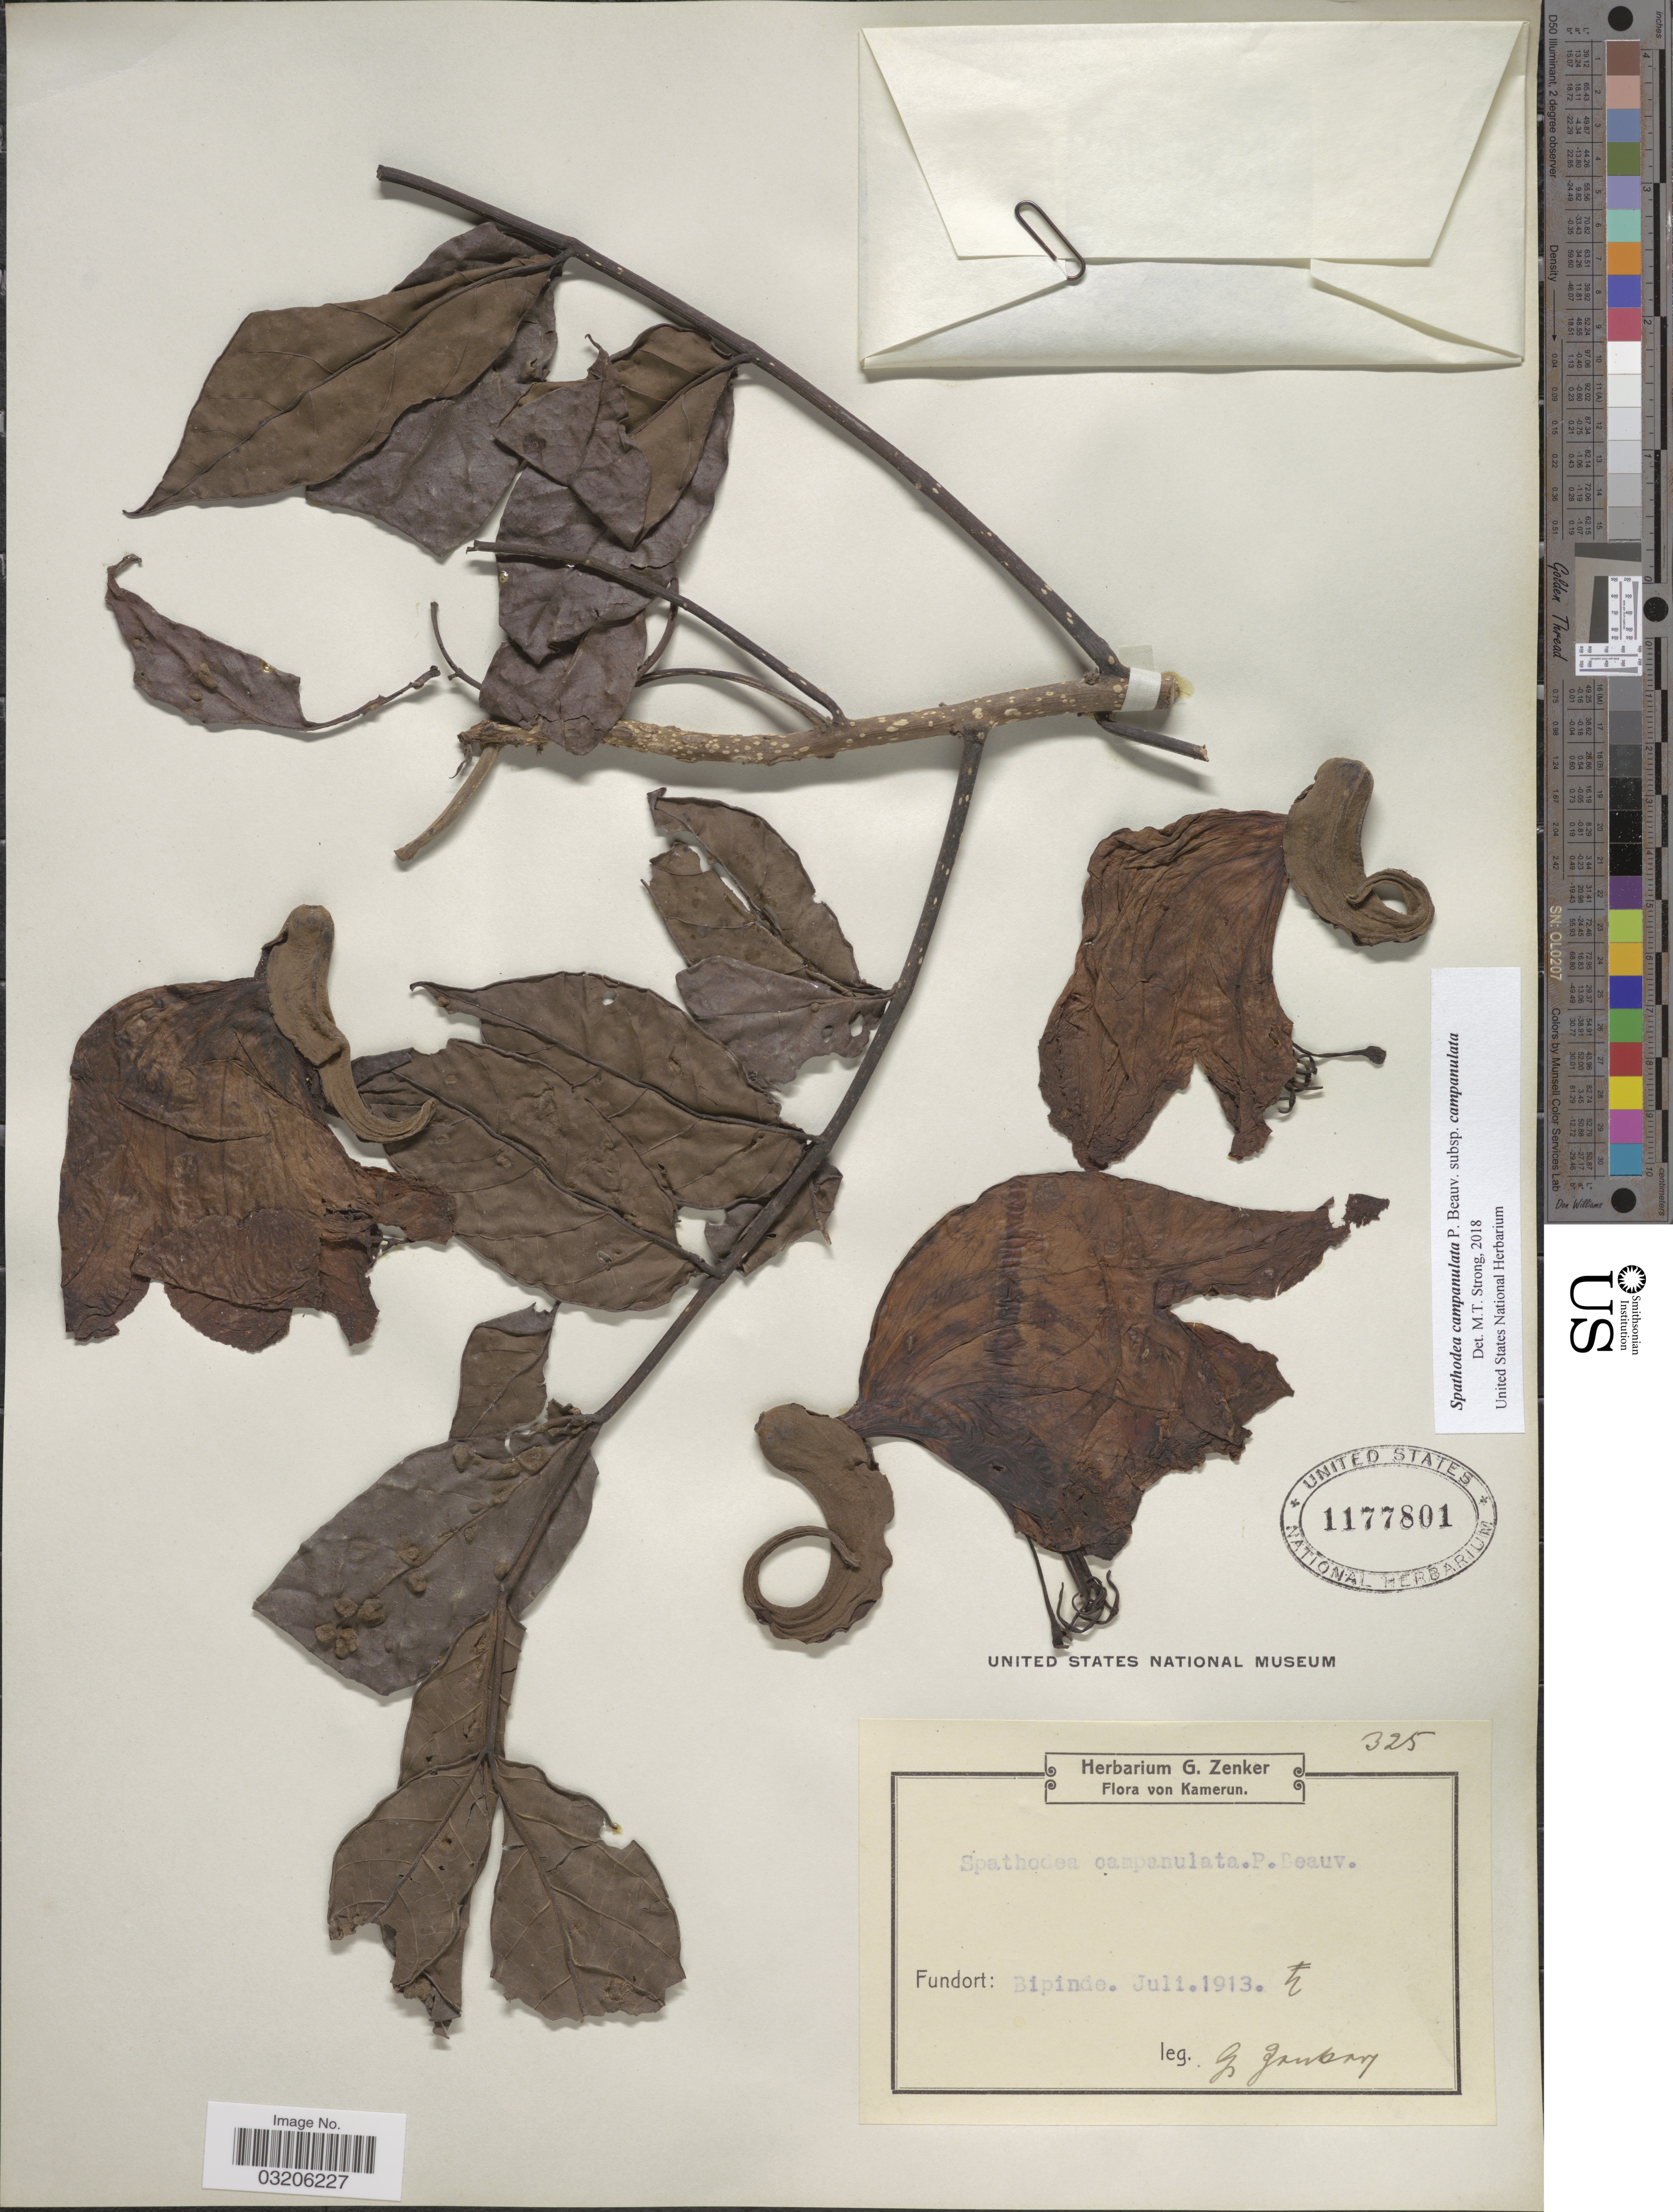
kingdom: Plantae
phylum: Tracheophyta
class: Magnoliopsida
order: Lamiales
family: Bignoniaceae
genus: Spathodea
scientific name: Spathodea campanulata subsp. campanulata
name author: P. Beauv.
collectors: G. A. Zenker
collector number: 325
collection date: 1913-07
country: Cameroon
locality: Kamerun. Fundort: Bipinde.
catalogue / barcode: US 1177801